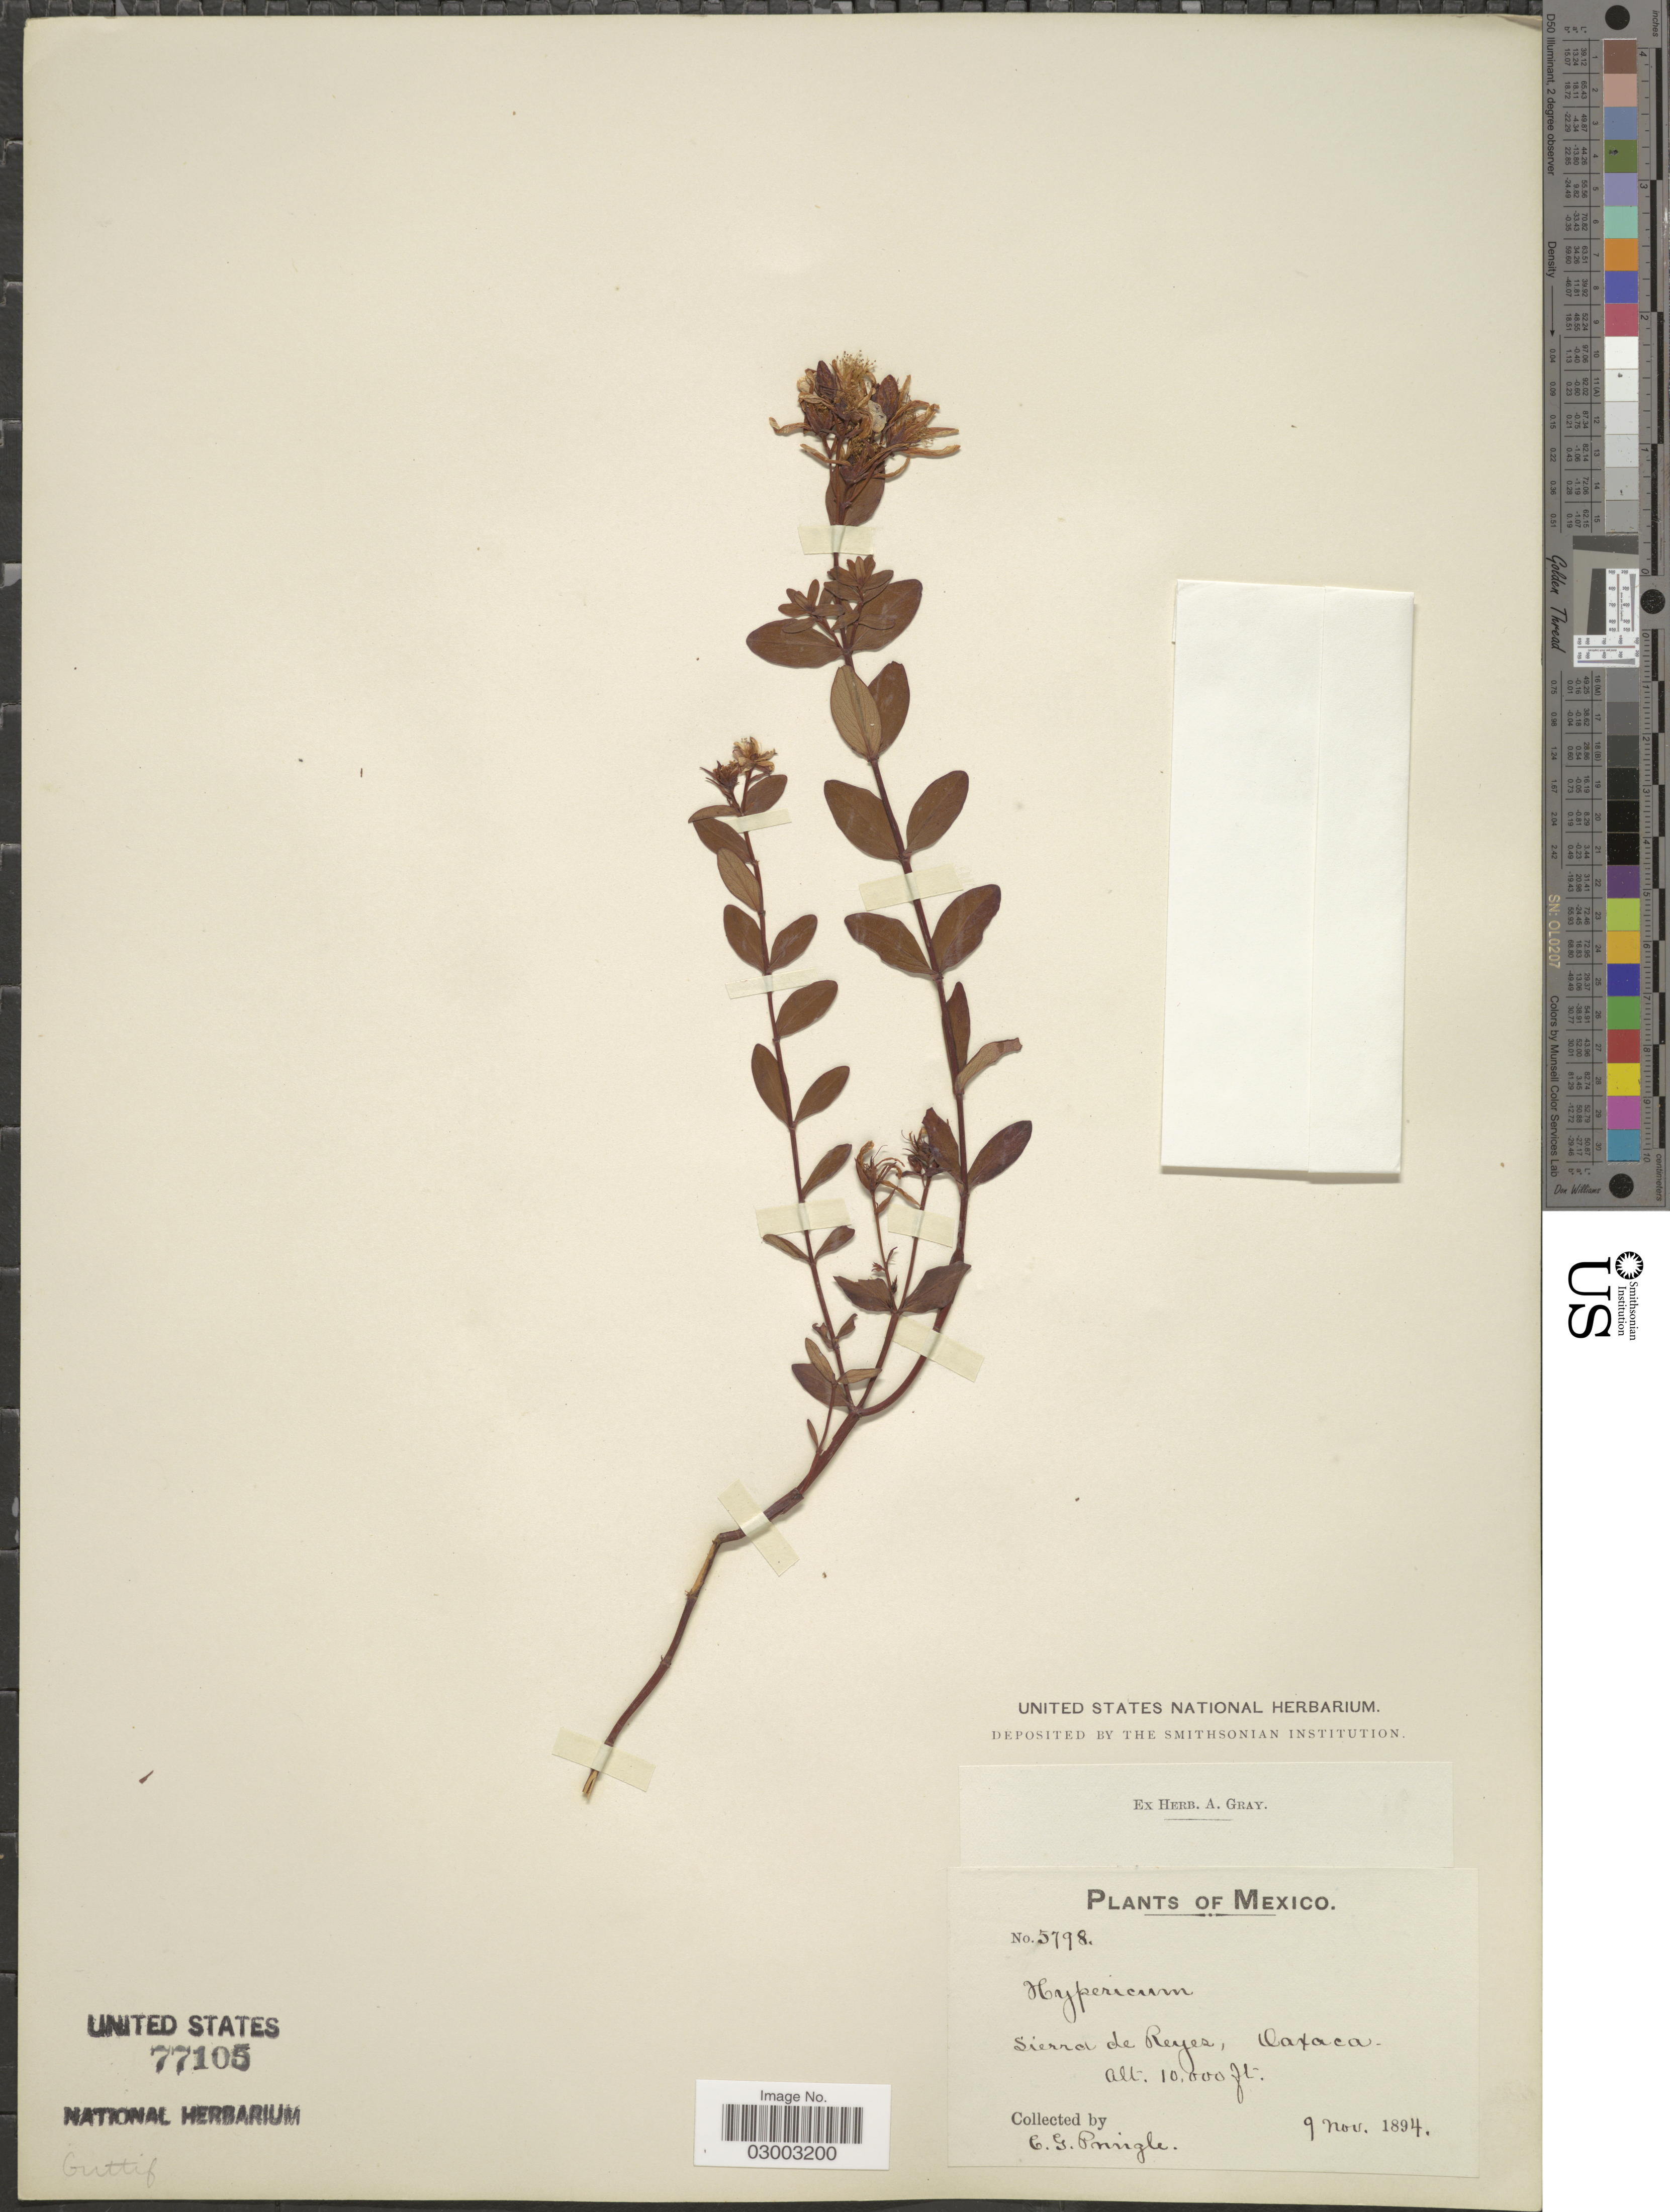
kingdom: Plantae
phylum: Tracheophyta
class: Magnoliopsida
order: Malpighiales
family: Hypericaceae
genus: Hypericum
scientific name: Hypericum oaxacanum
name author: R. Keller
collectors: C. G. Pringle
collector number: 5798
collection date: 1894-11-09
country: Mexico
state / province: Oaxaca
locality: Sierra de Reyes.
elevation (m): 3048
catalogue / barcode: US 77105